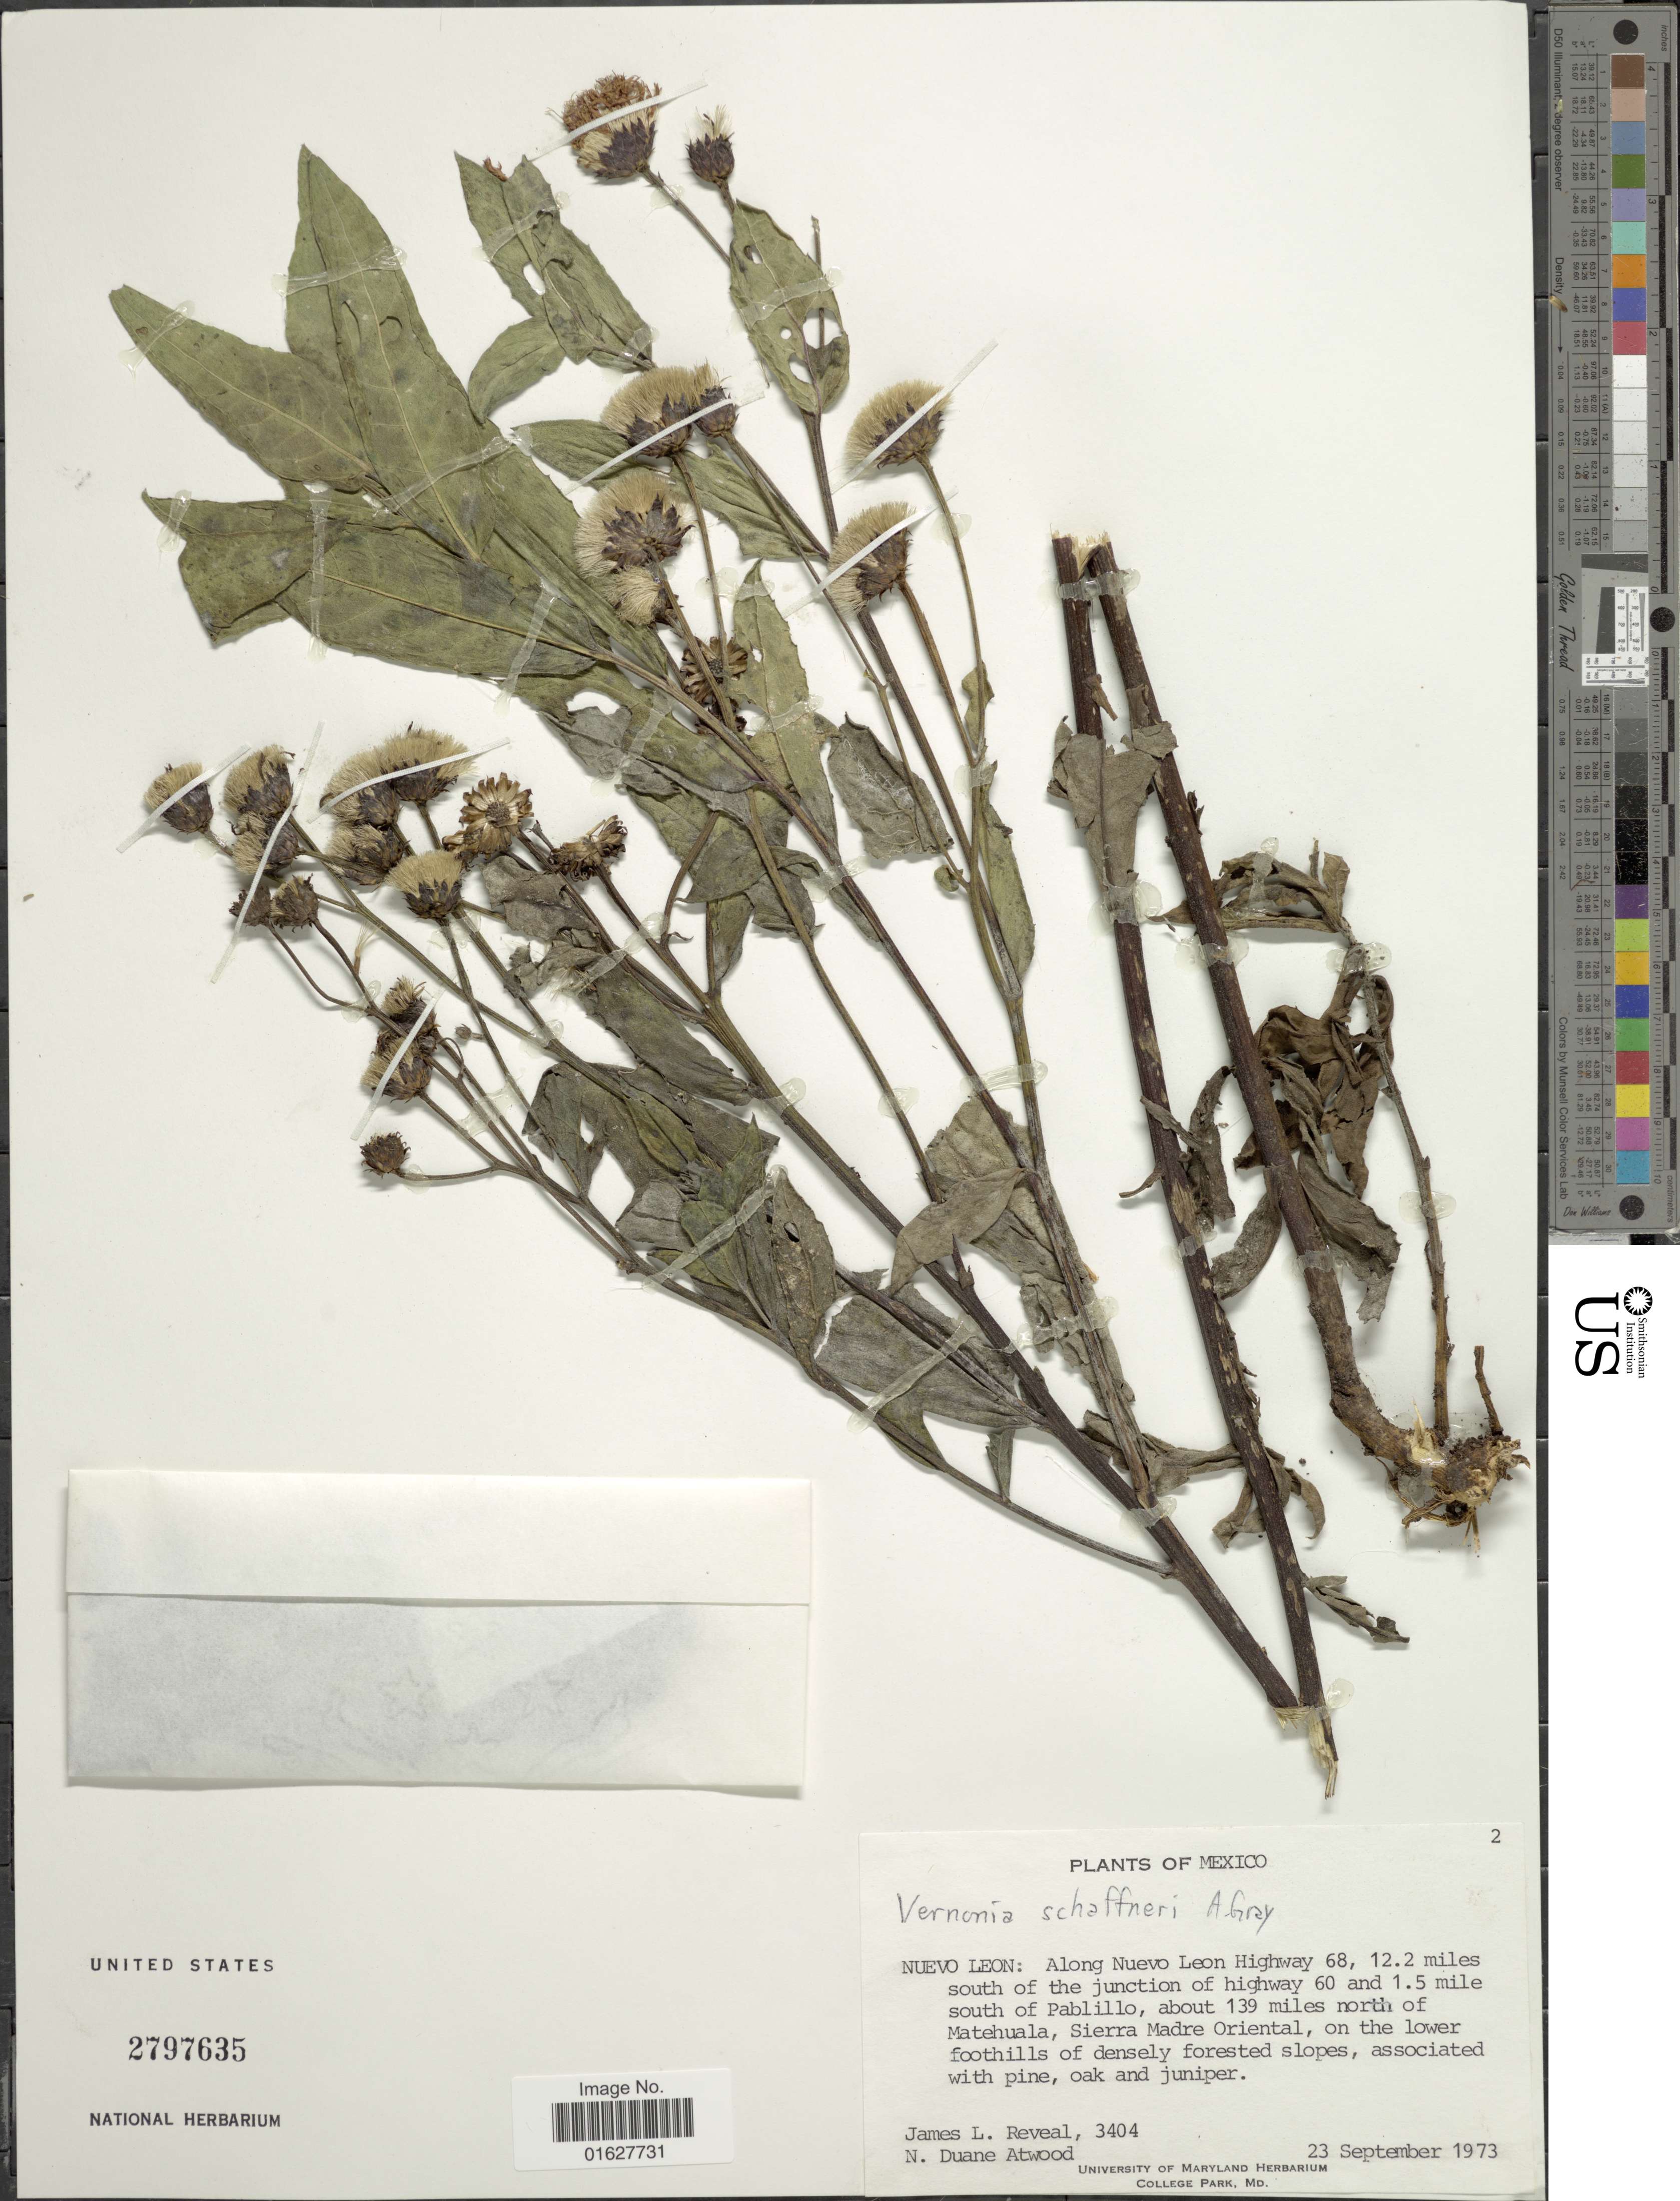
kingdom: Plantae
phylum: Tracheophyta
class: Magnoliopsida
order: Asterales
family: Asteraceae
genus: Vernonia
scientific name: Vernonia greggii subsp. schaffneri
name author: (A. Gray) G. C. Chapman & S.B. Jones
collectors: J. L. Reveal & N. Atwood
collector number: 3404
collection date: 1973-09-23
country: Mexico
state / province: Nuevo León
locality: Mexico. Nuevo León: Along Nuevo León Highway 68, 12.2 miles south of the junction of highway 60 and 1.5 mile south of Pablillo, about 139 miles north of Matehuala, Sierra Madre Oriental, on the lowe foothills of densely forested slopes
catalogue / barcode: US 2797635